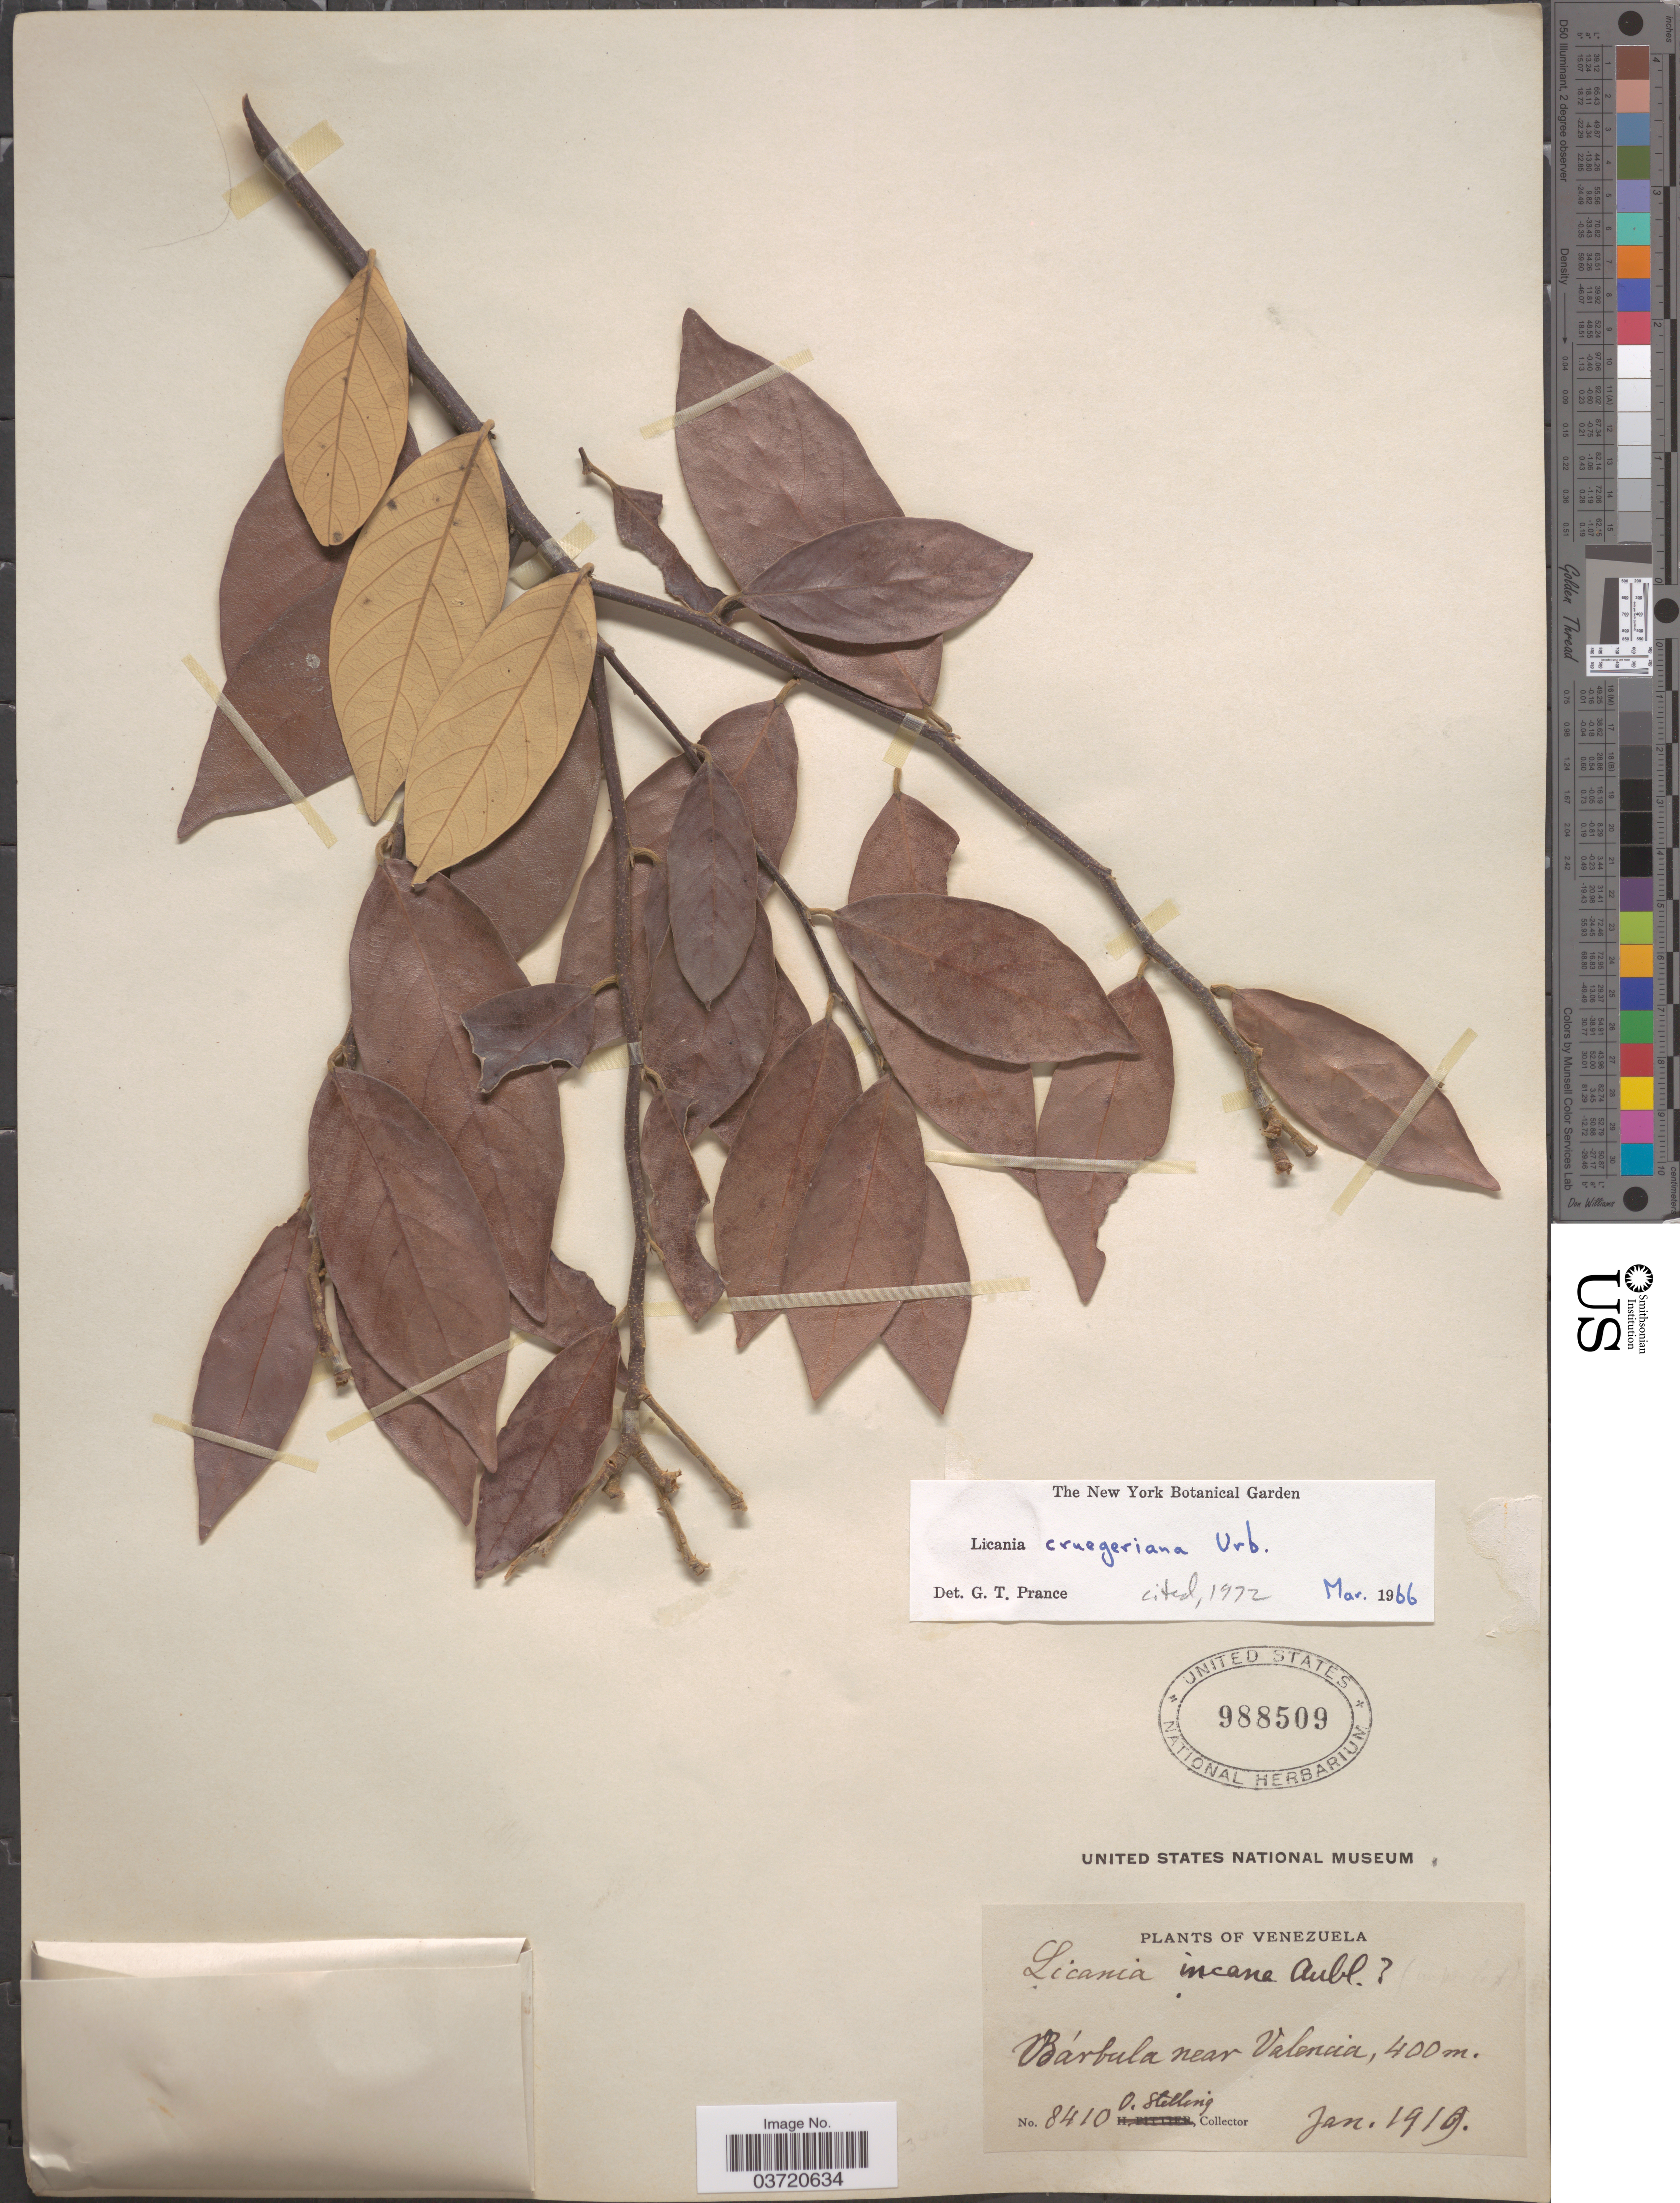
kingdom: Plantae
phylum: Tracheophyta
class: Magnoliopsida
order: Malpighiales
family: Chrysobalanaceae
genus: Licania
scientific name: Licania cruegeriana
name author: Urb.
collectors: O. Stelling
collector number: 8410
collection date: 1919-01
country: Venezuela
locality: Bárbula near Valencia.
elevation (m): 400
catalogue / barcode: US 988509